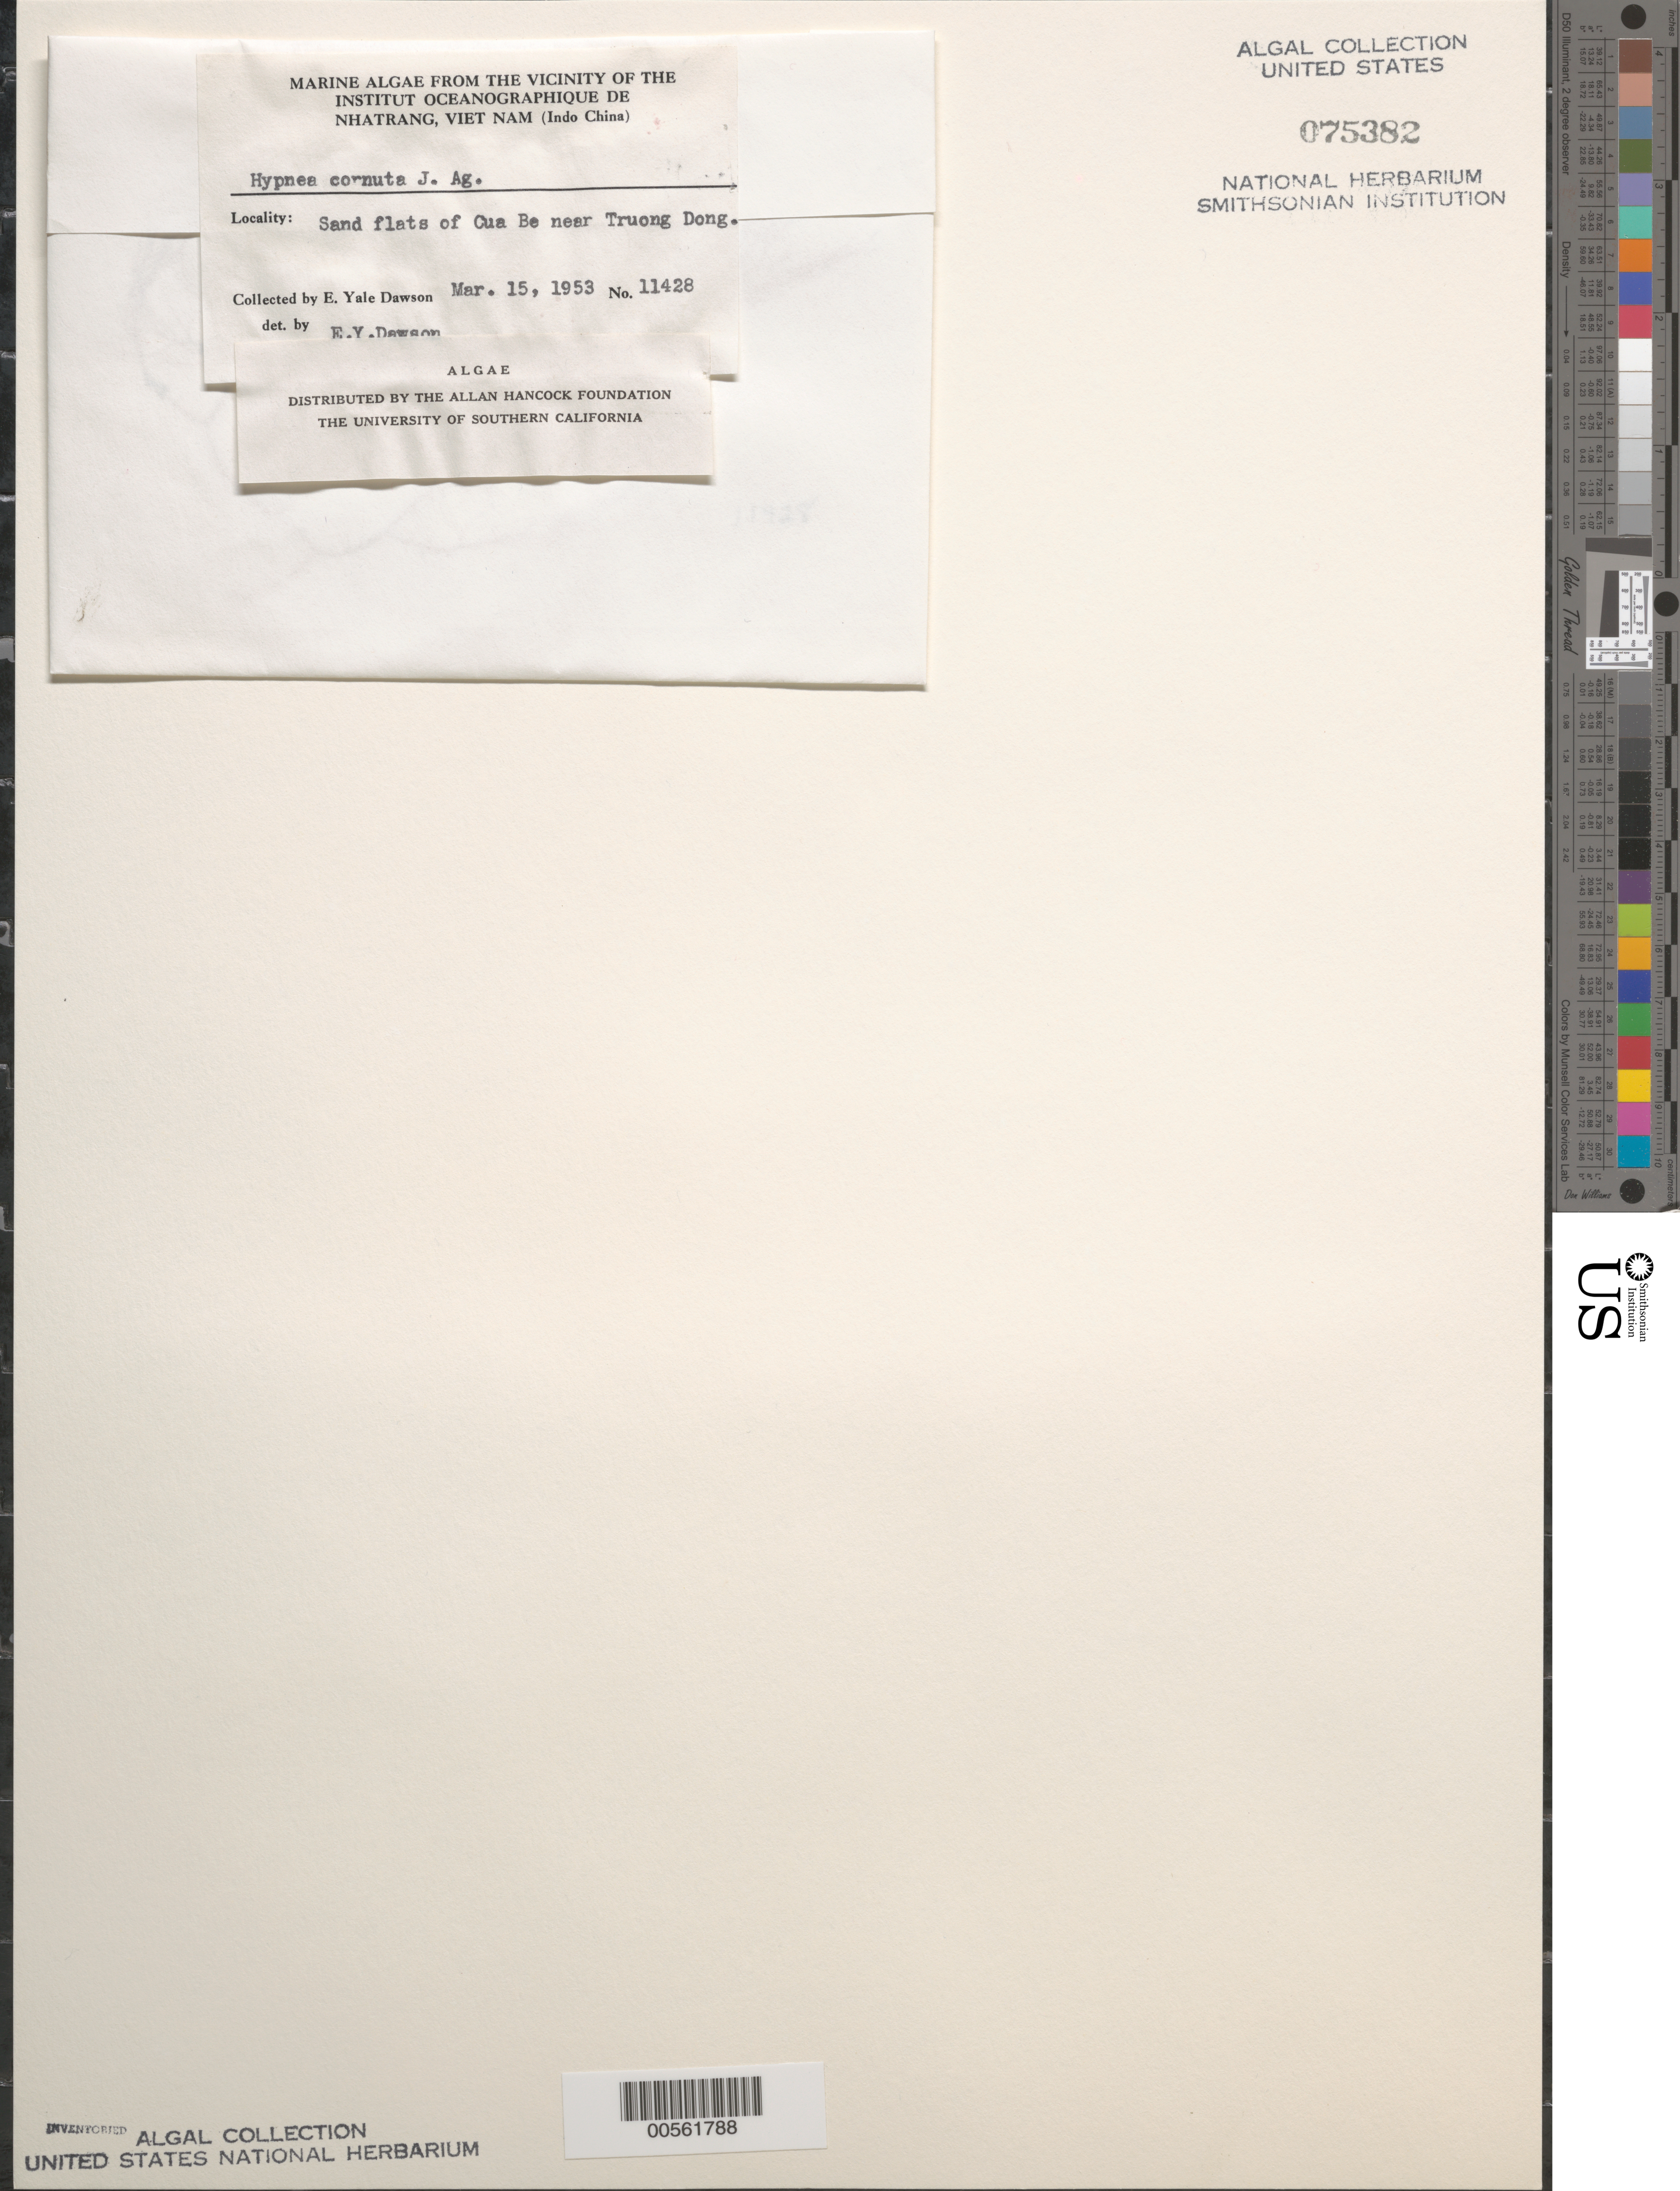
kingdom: Plantae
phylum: Rhodophyta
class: Florideophyceae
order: Gigartinales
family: Cystocloniaceae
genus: Hypnea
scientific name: Hypnea cornuta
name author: (Kütz.) J. Agardh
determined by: Dawson, E. Y.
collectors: E. Y. Dawson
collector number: EYD 11428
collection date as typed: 15 Mar 1953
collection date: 1953-03-15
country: Vietnam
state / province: Phu Khanh Province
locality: Cua Be near Truong Dong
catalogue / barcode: US 75382